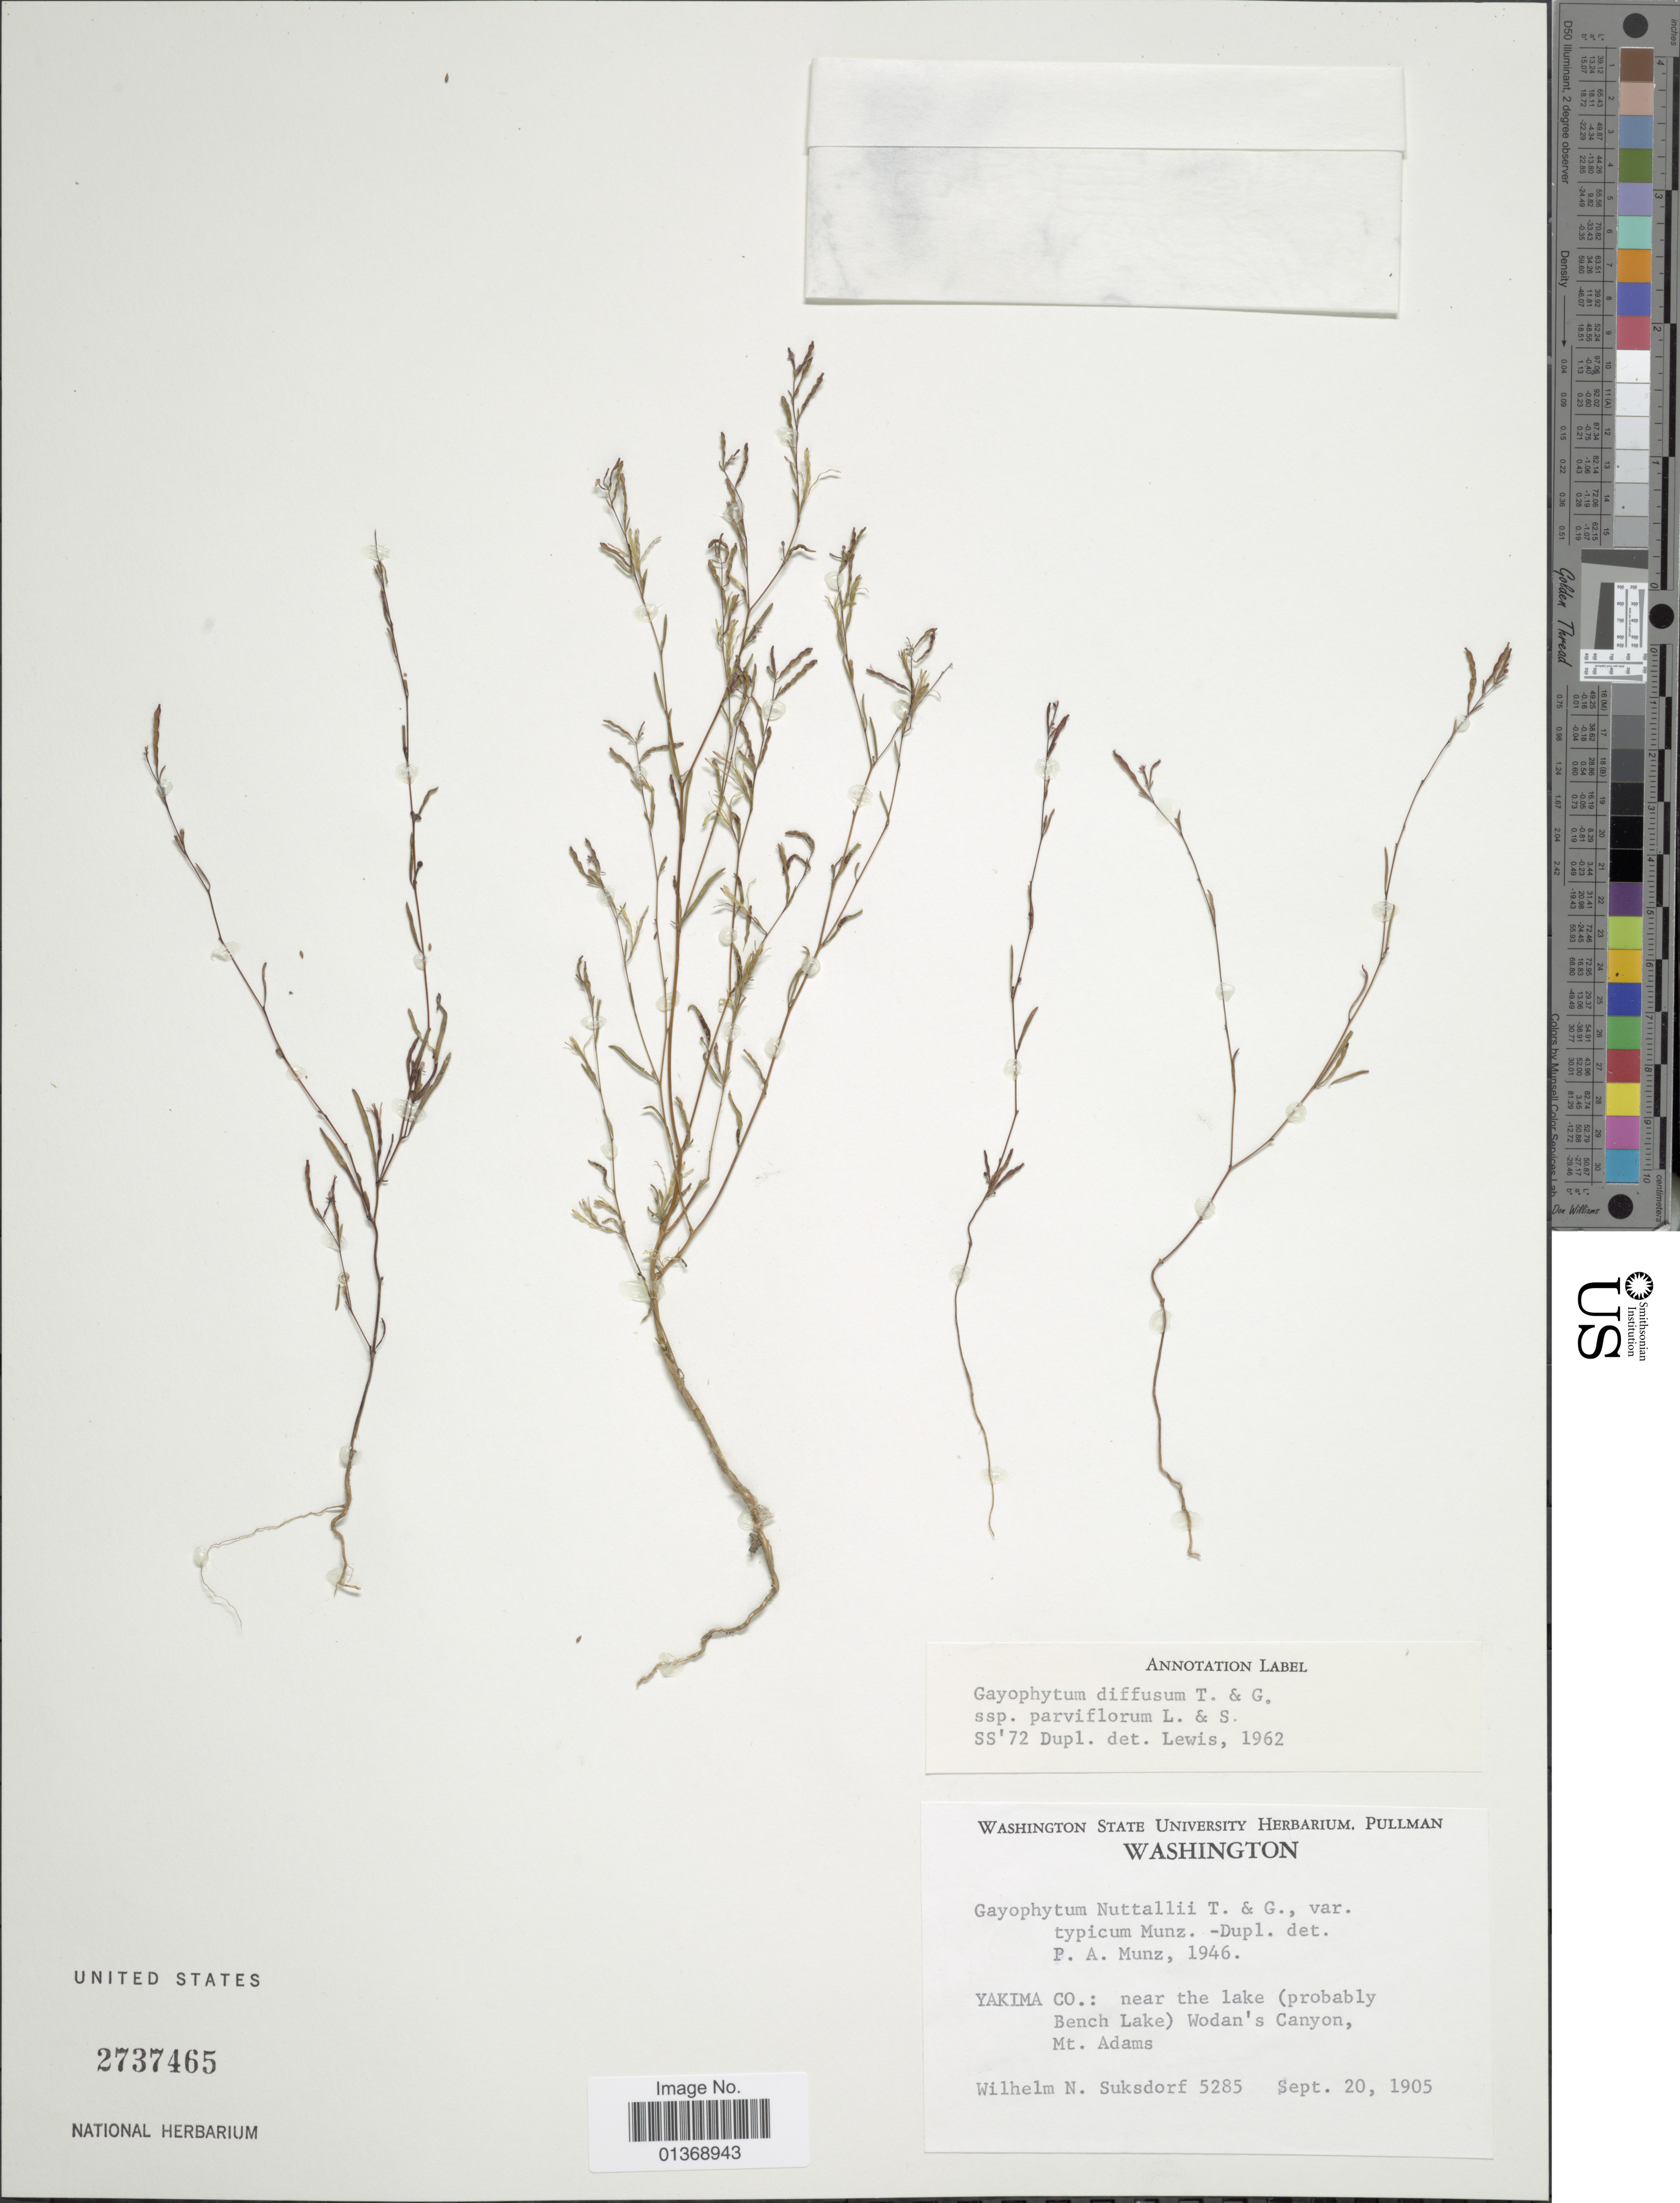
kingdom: Plantae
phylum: Tracheophyta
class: Magnoliopsida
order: Myrtales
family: Onagraceae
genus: Gayophytum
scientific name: Gayophytum diffusum subsp. parviflorum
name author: F. H. Lewis & Szweyk.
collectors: W. N. Suksdorf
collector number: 5285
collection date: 1905-09-20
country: United States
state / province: Washington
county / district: Adams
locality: Yakiima Co.: near the lake (probably Bench Lake) Wodan's Canyon, Mt. Adams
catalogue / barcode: US 2737465